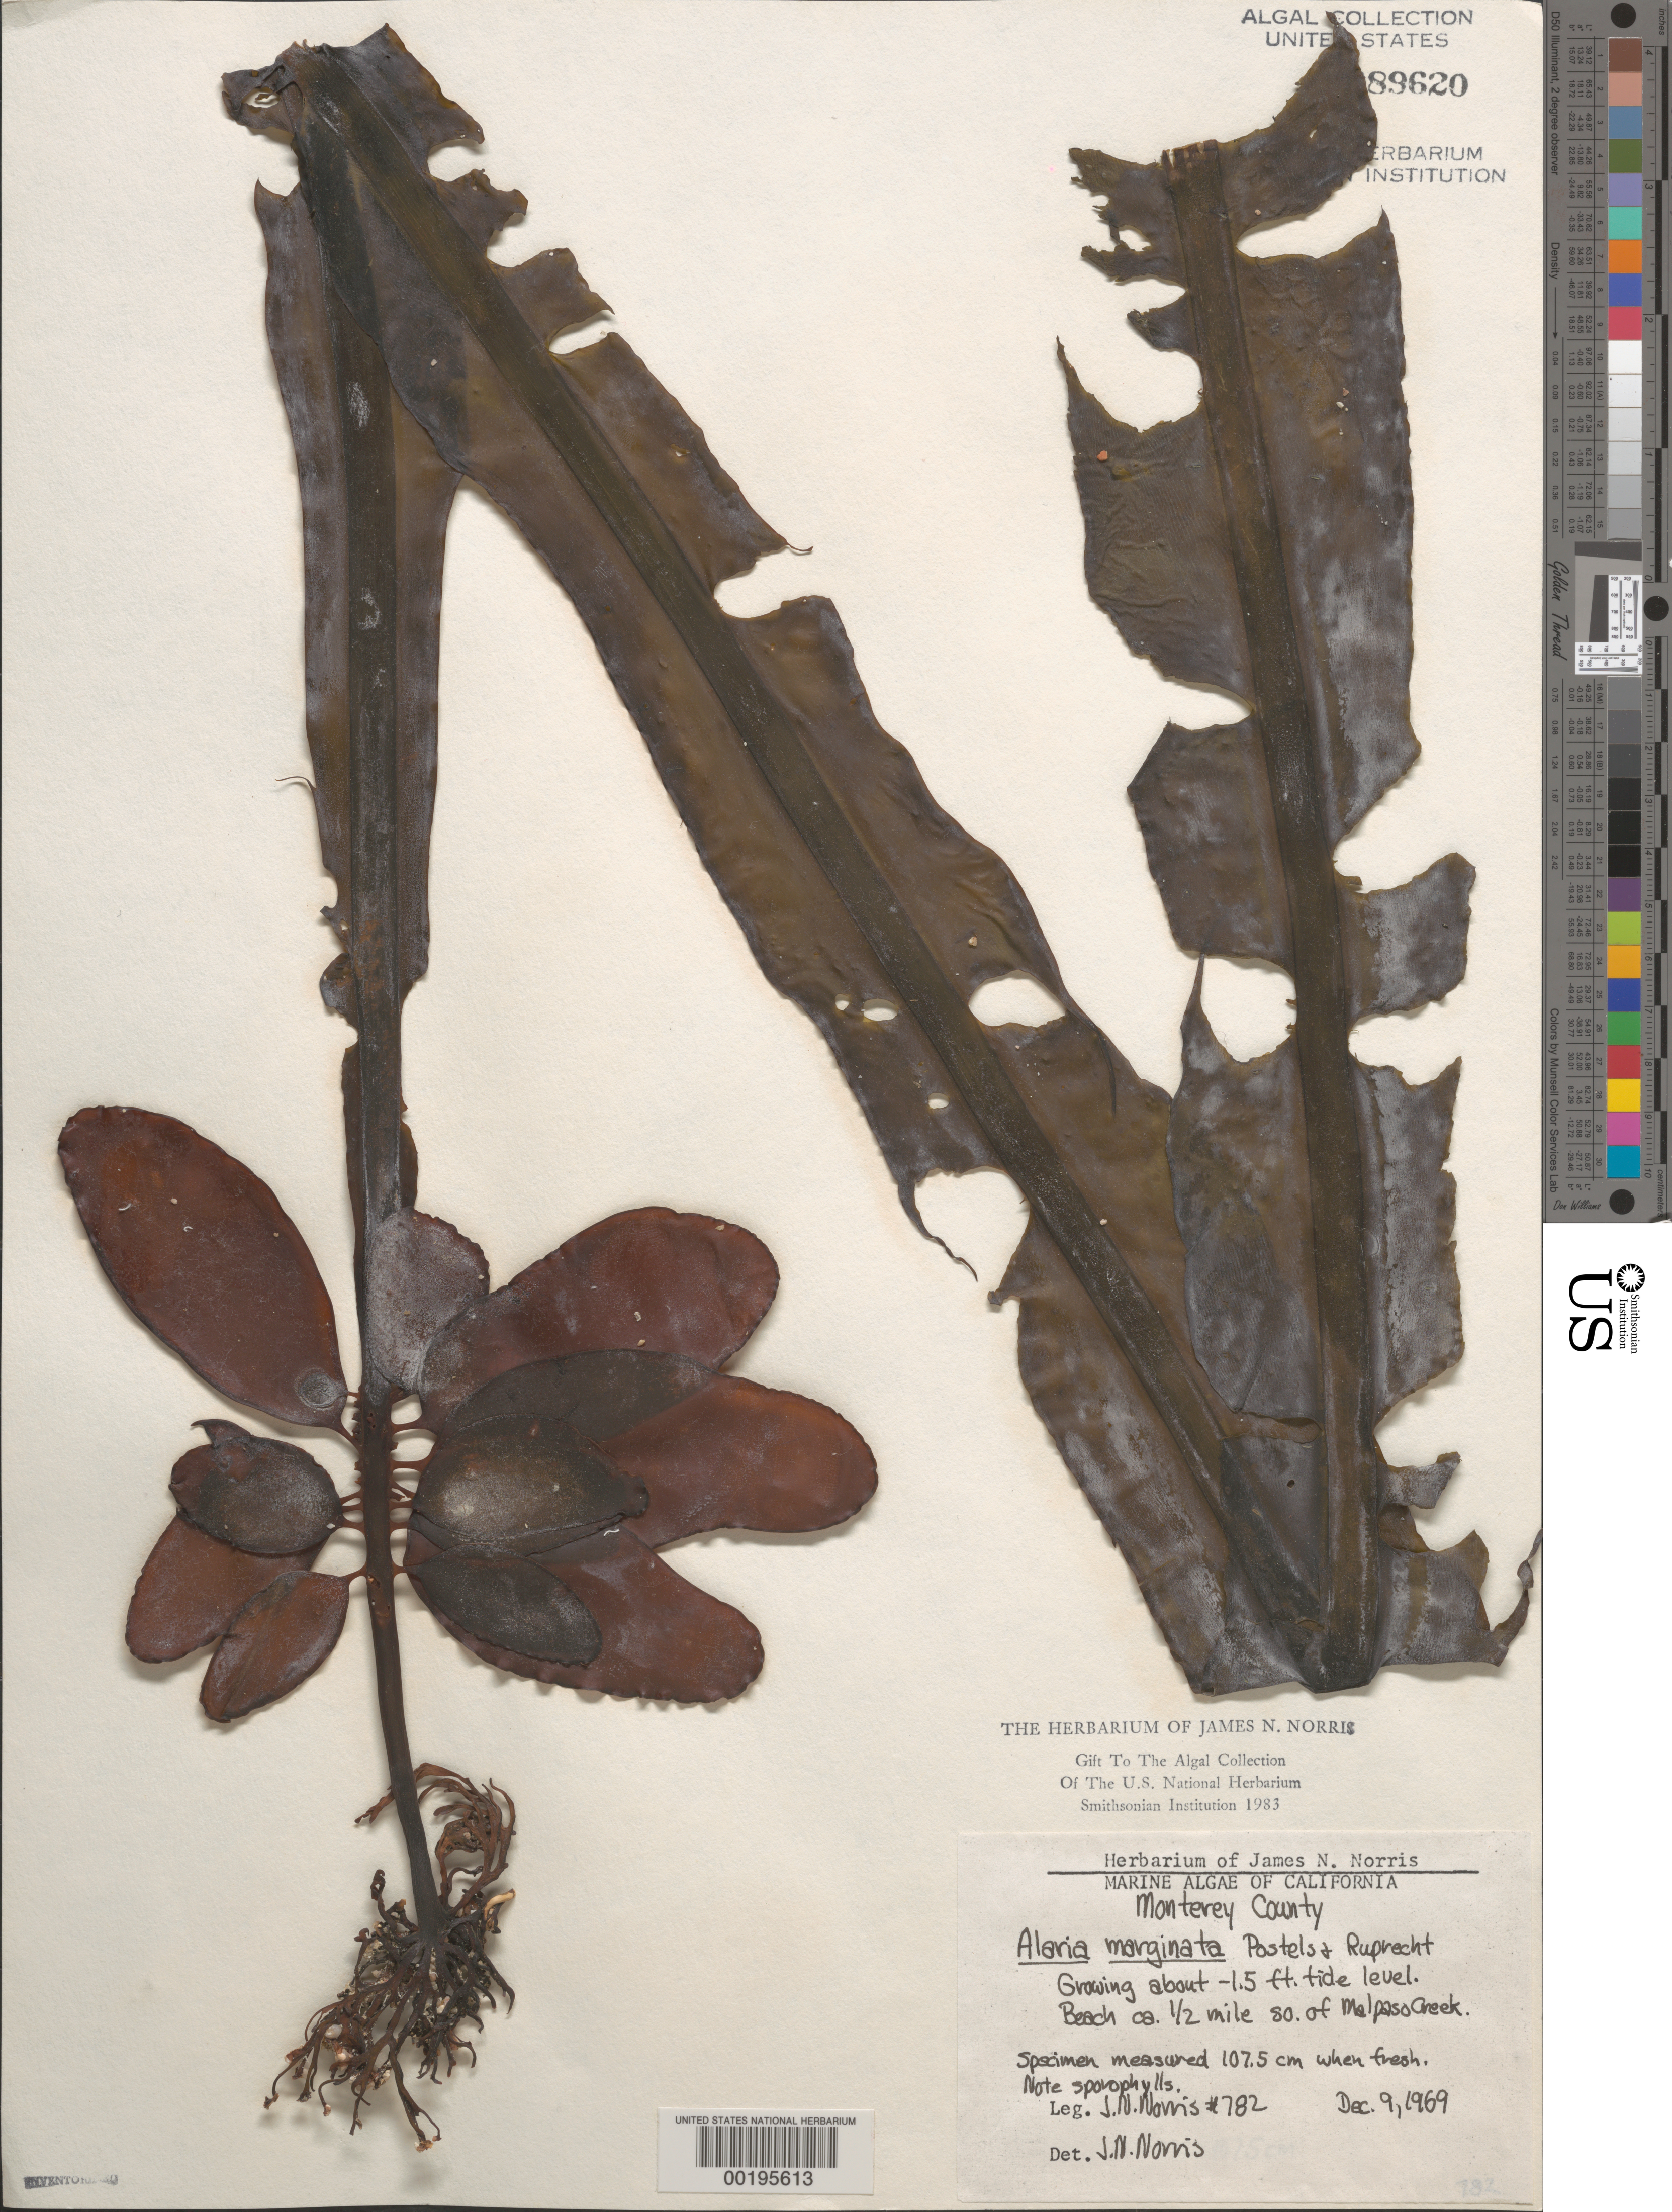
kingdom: Chromista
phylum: Ochrophyta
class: Phaeophyceae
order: Laminariales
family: Alariaceae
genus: Alaria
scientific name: Alaria marginata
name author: Ruiz & Pav.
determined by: Norris, James N.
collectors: J. N. Norris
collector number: JN-782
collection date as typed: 09 Dec 1969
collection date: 1969-12-09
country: United States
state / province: California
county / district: Monterey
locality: Ca. 0.5 mile south of Malpaso Creek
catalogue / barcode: US 89620